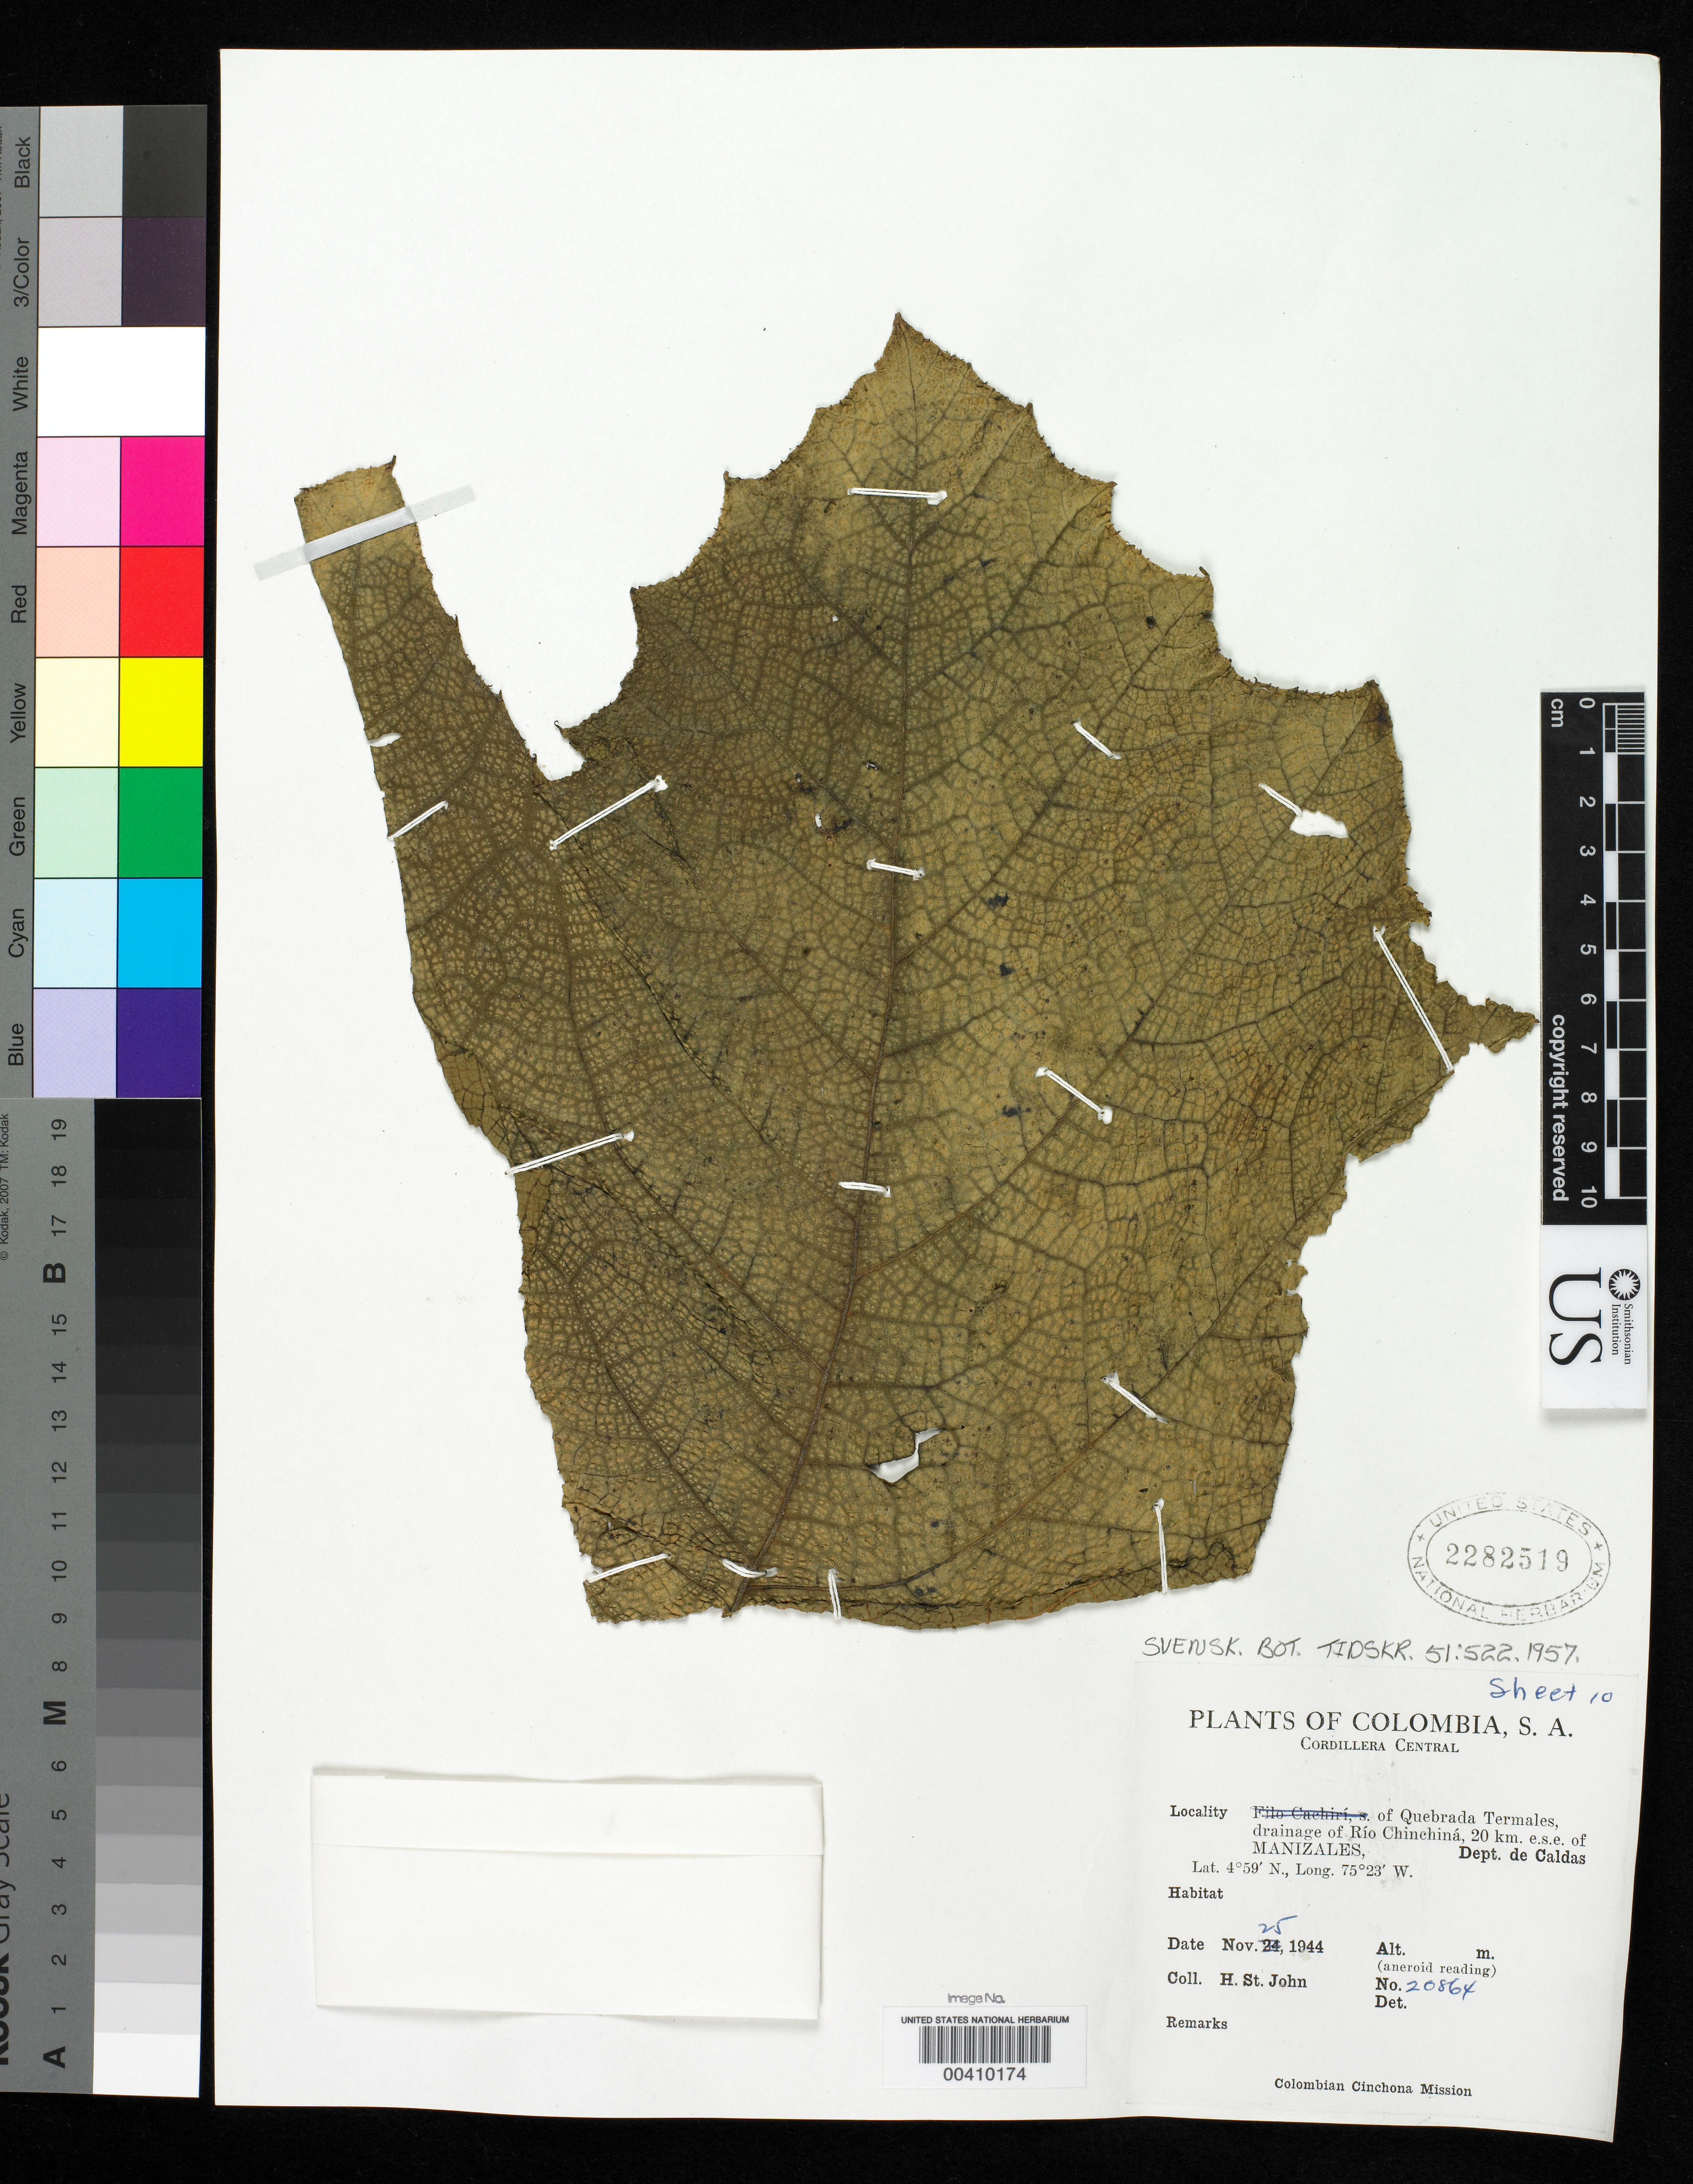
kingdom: Plantae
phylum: Tracheophyta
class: Magnoliopsida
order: Gunnerales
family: Gunneraceae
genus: Gunnera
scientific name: Gunnera magnifica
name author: H. St. John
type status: Holotype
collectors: H. St. John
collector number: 20864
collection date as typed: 25 Nov 1944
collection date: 1944-11-25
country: Colombia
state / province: Caldas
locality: Quebrada Termales, drainage of Rio Chinchina, 20 km ESE of Manizales.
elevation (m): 3170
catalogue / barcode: US 2282519